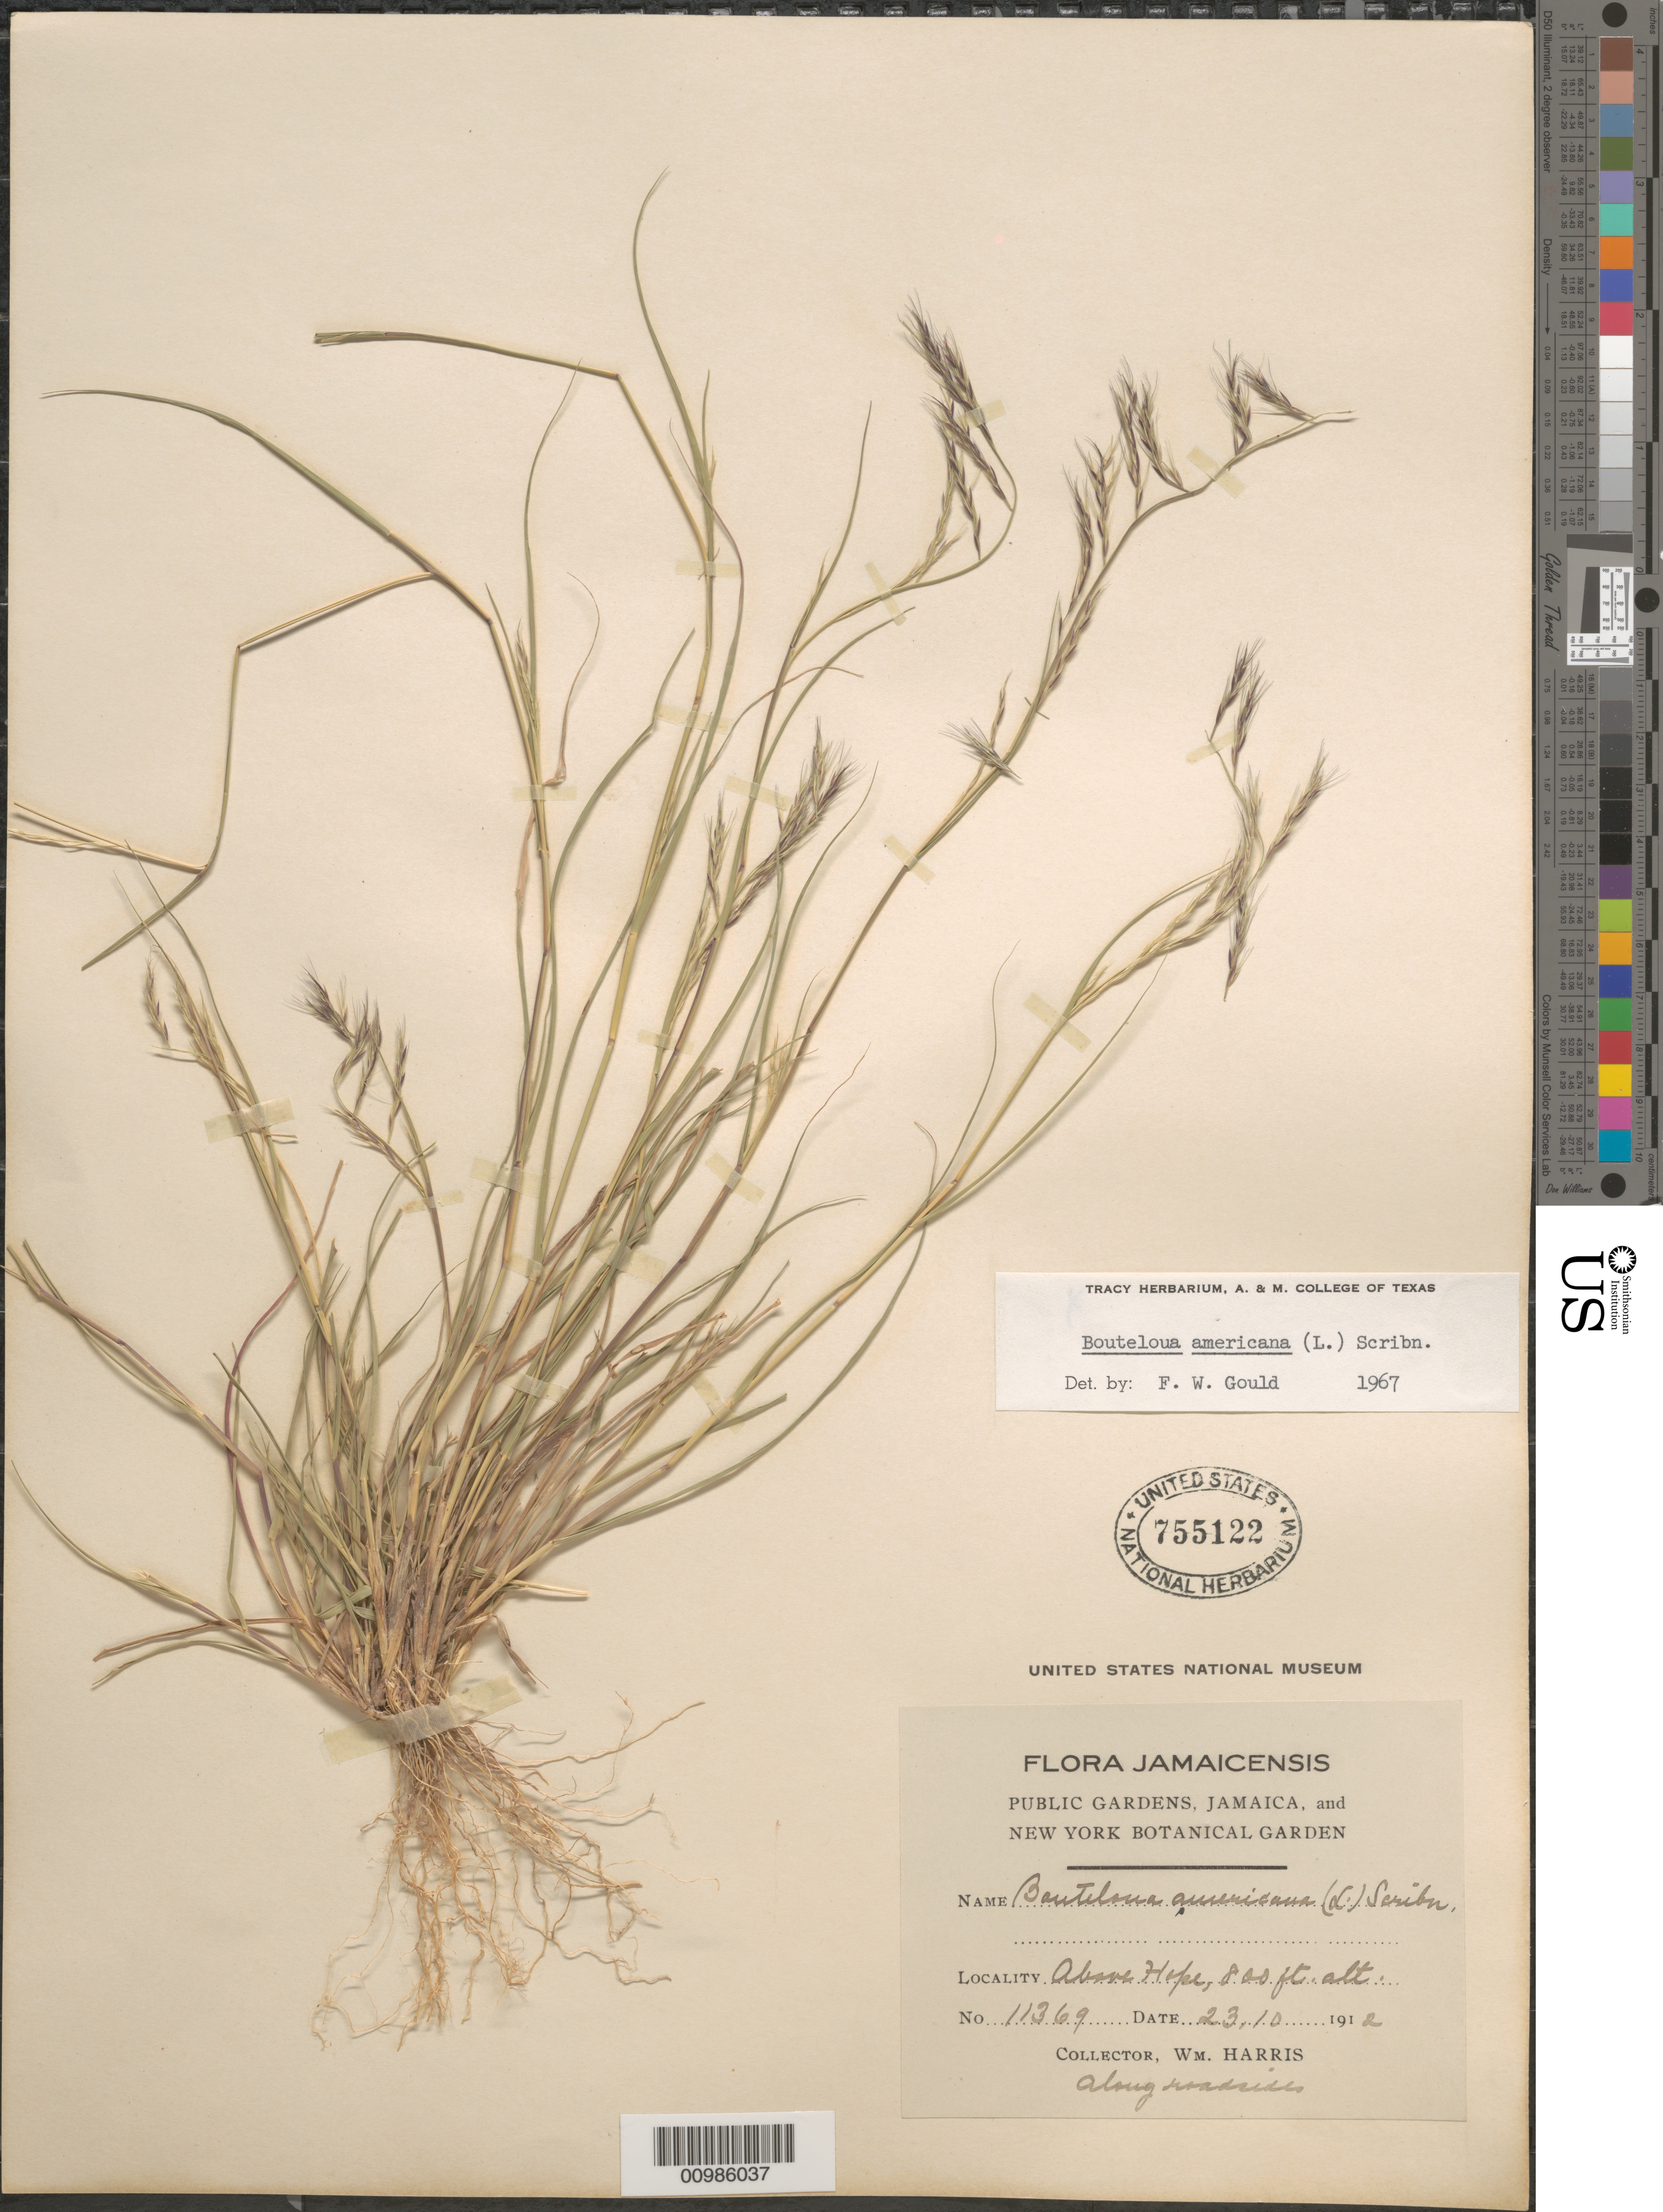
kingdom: Plantae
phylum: Tracheophyta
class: Liliopsida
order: Poales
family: Poaceae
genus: Bouteloua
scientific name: Bouteloua americana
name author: (L.) Scribn.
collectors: W. H. Harris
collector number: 11369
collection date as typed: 23 Oct 1912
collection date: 1912-10-23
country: Jamaica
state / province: Kingston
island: Jamaica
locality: Above Hope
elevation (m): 244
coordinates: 0 N, 0 E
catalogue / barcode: US 755122